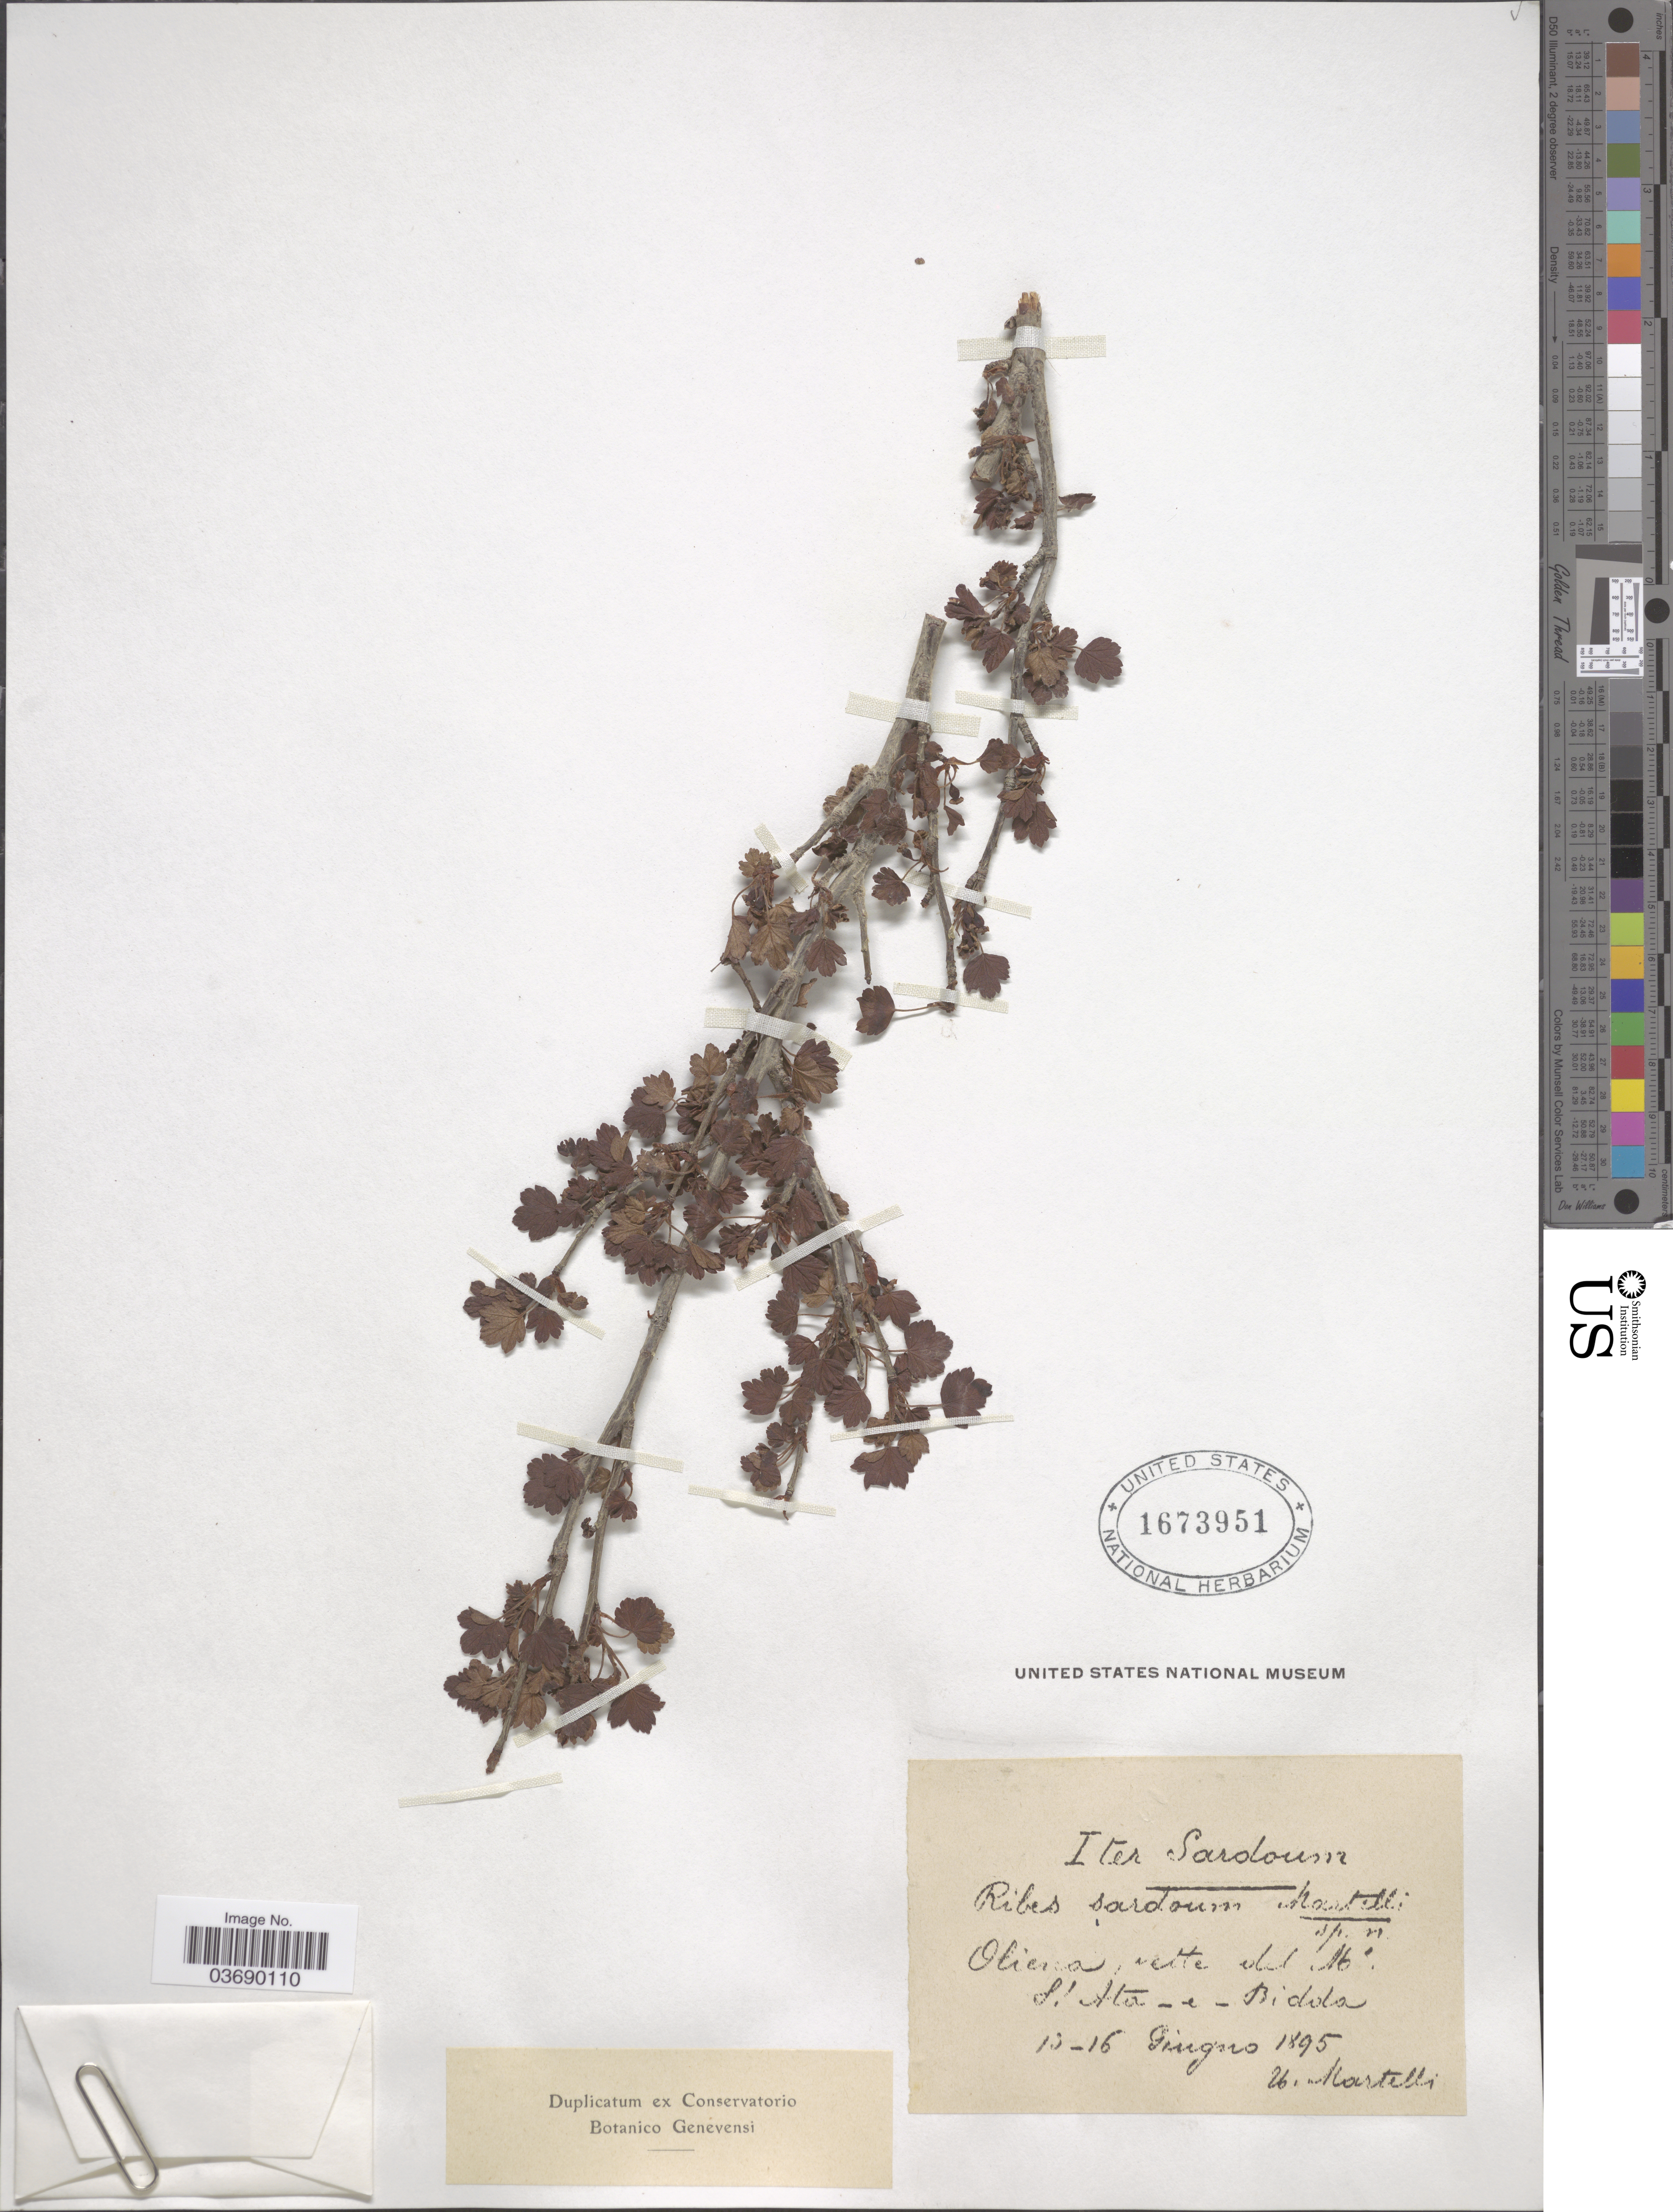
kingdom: Plantae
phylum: Tracheophyta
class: Magnoliopsida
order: Saxifragales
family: Grossulariaceae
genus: Ribes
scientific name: Ribes sardoum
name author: Martelli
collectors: U. Martelli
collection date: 1895-06-13/1895-06-16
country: Italy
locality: Iter Sardoum. Otiena vette del M. S. Ata - e - Bidda.*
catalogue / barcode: US 1673951